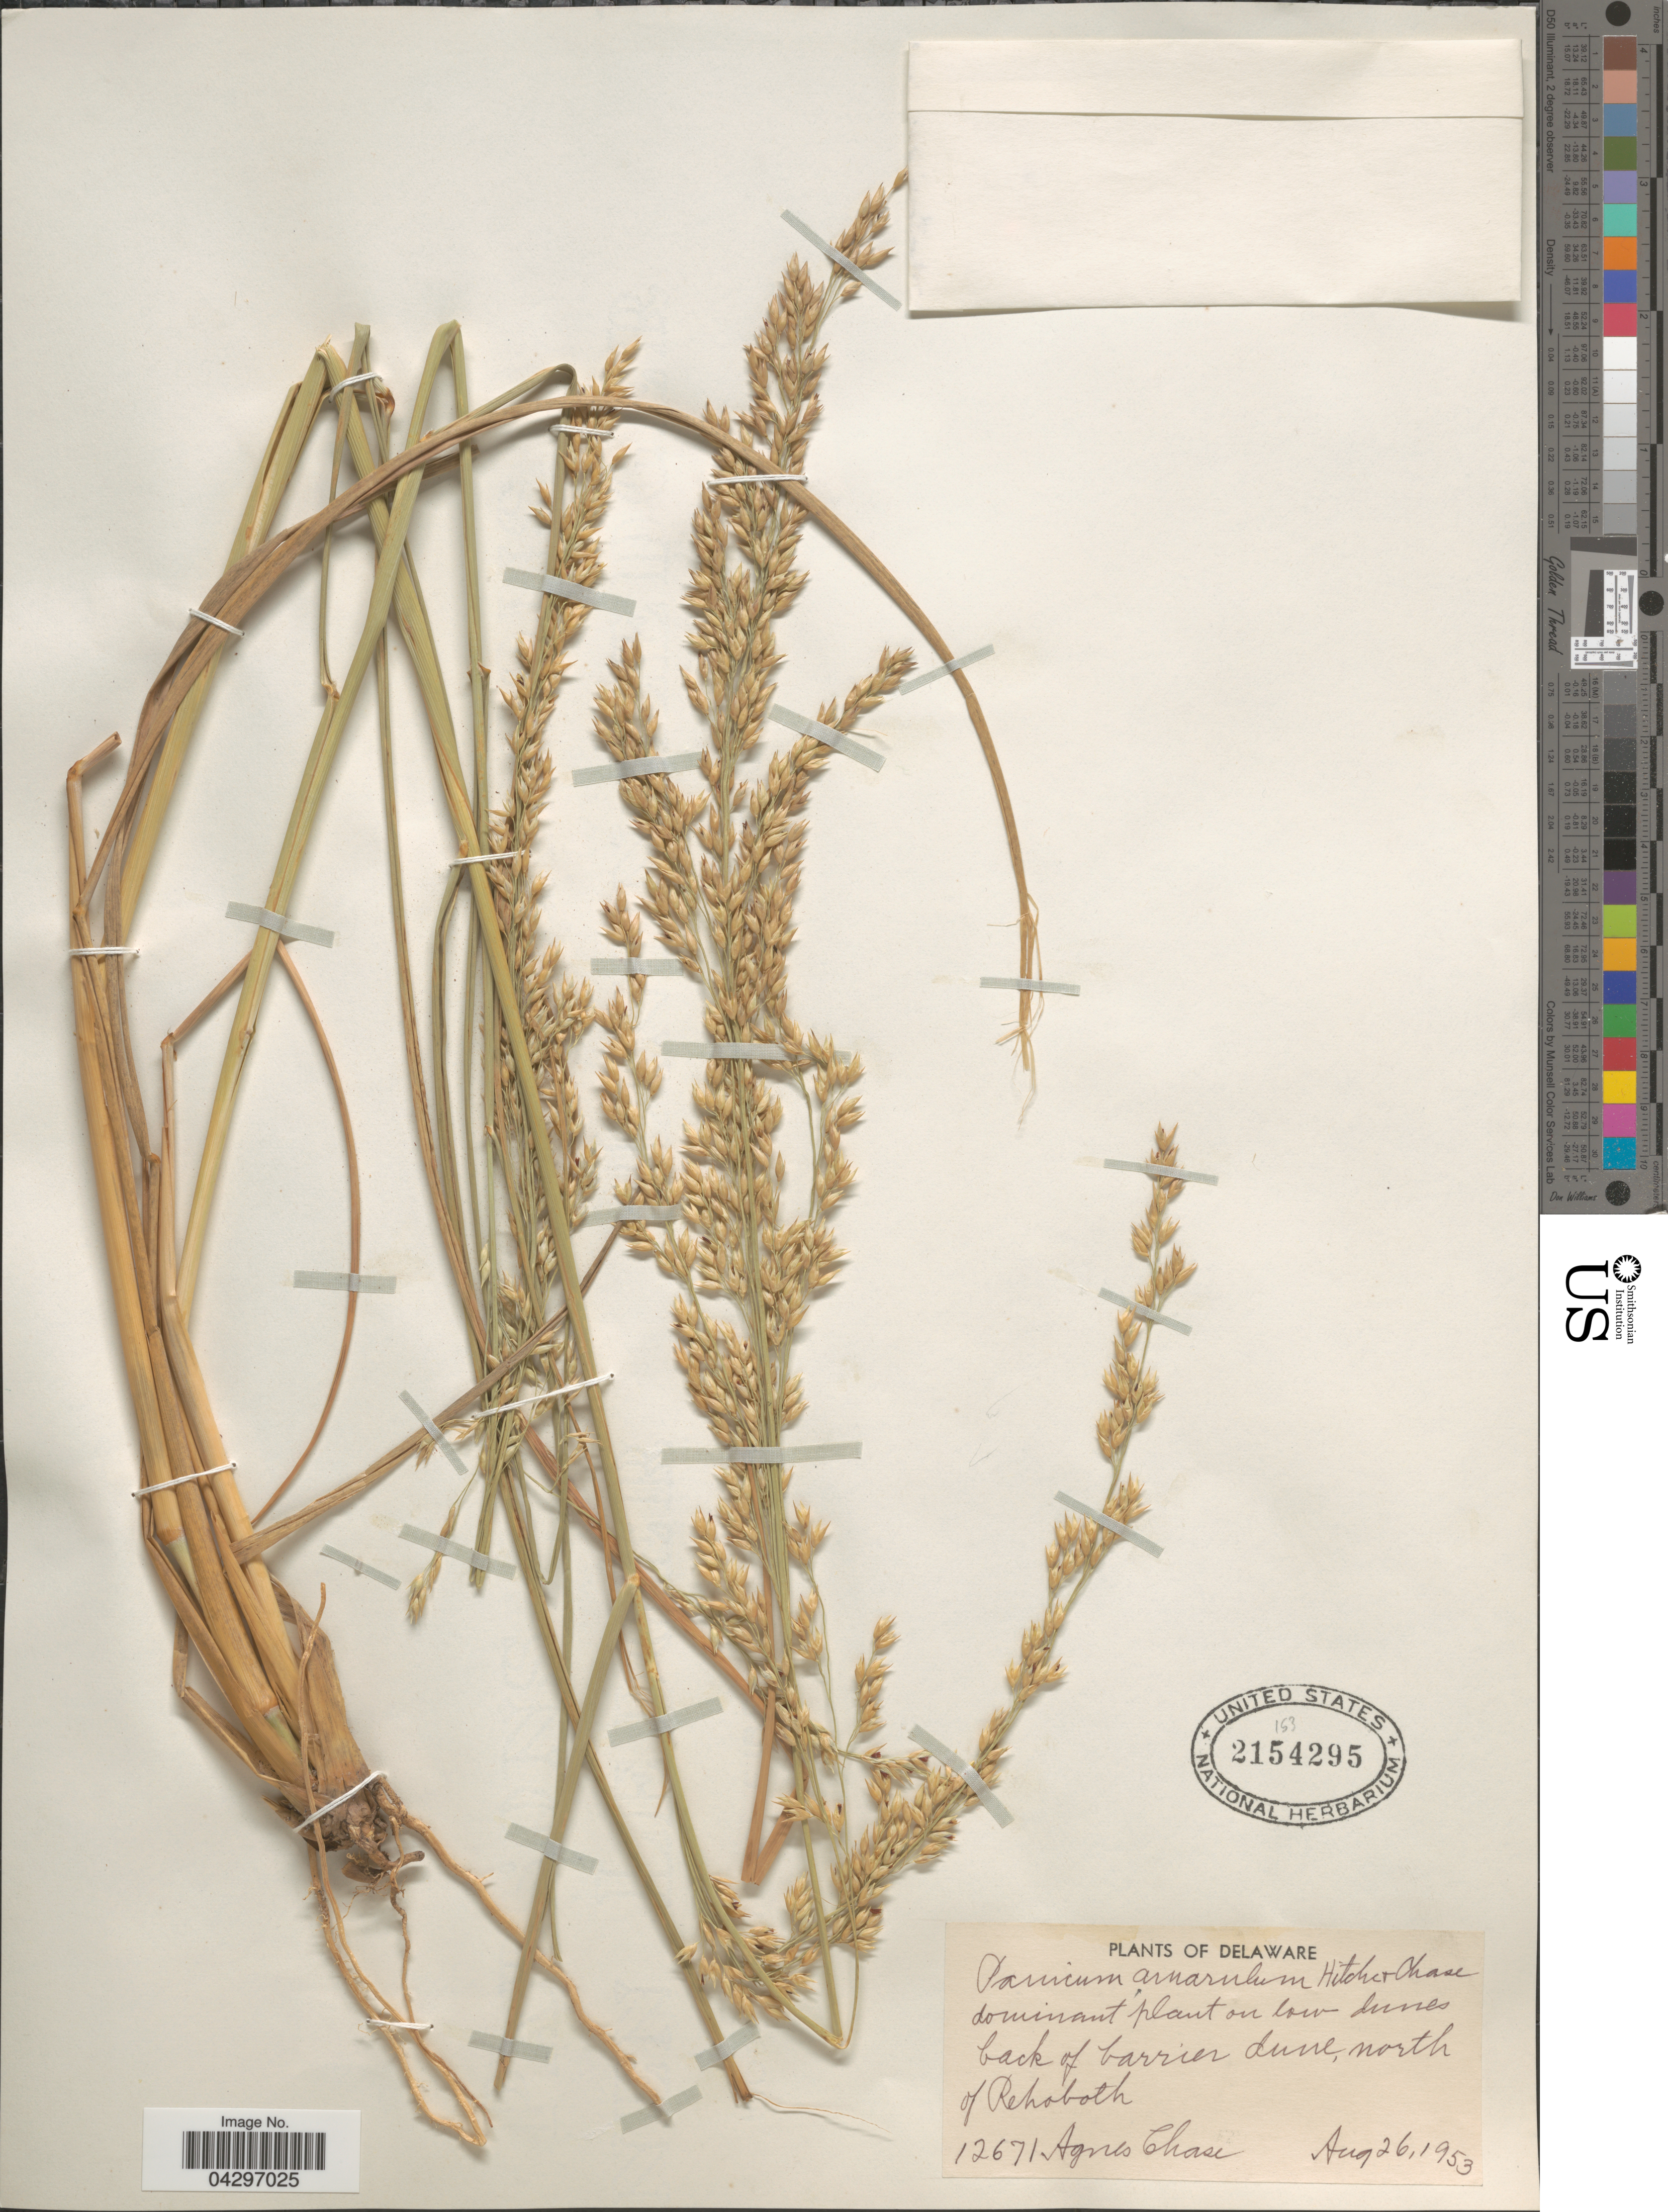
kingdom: Plantae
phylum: Tracheophyta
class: Liliopsida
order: Poales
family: Poaceae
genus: Panicum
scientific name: Panicum amarum var. amarulum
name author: (Hitchc. & Chase) Freckmann & Lelong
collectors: A. Chase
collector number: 12671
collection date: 1953-08-26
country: United States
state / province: Delaware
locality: On low dunes back of barrier dune, north of Rehoboth.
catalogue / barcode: US 2154295